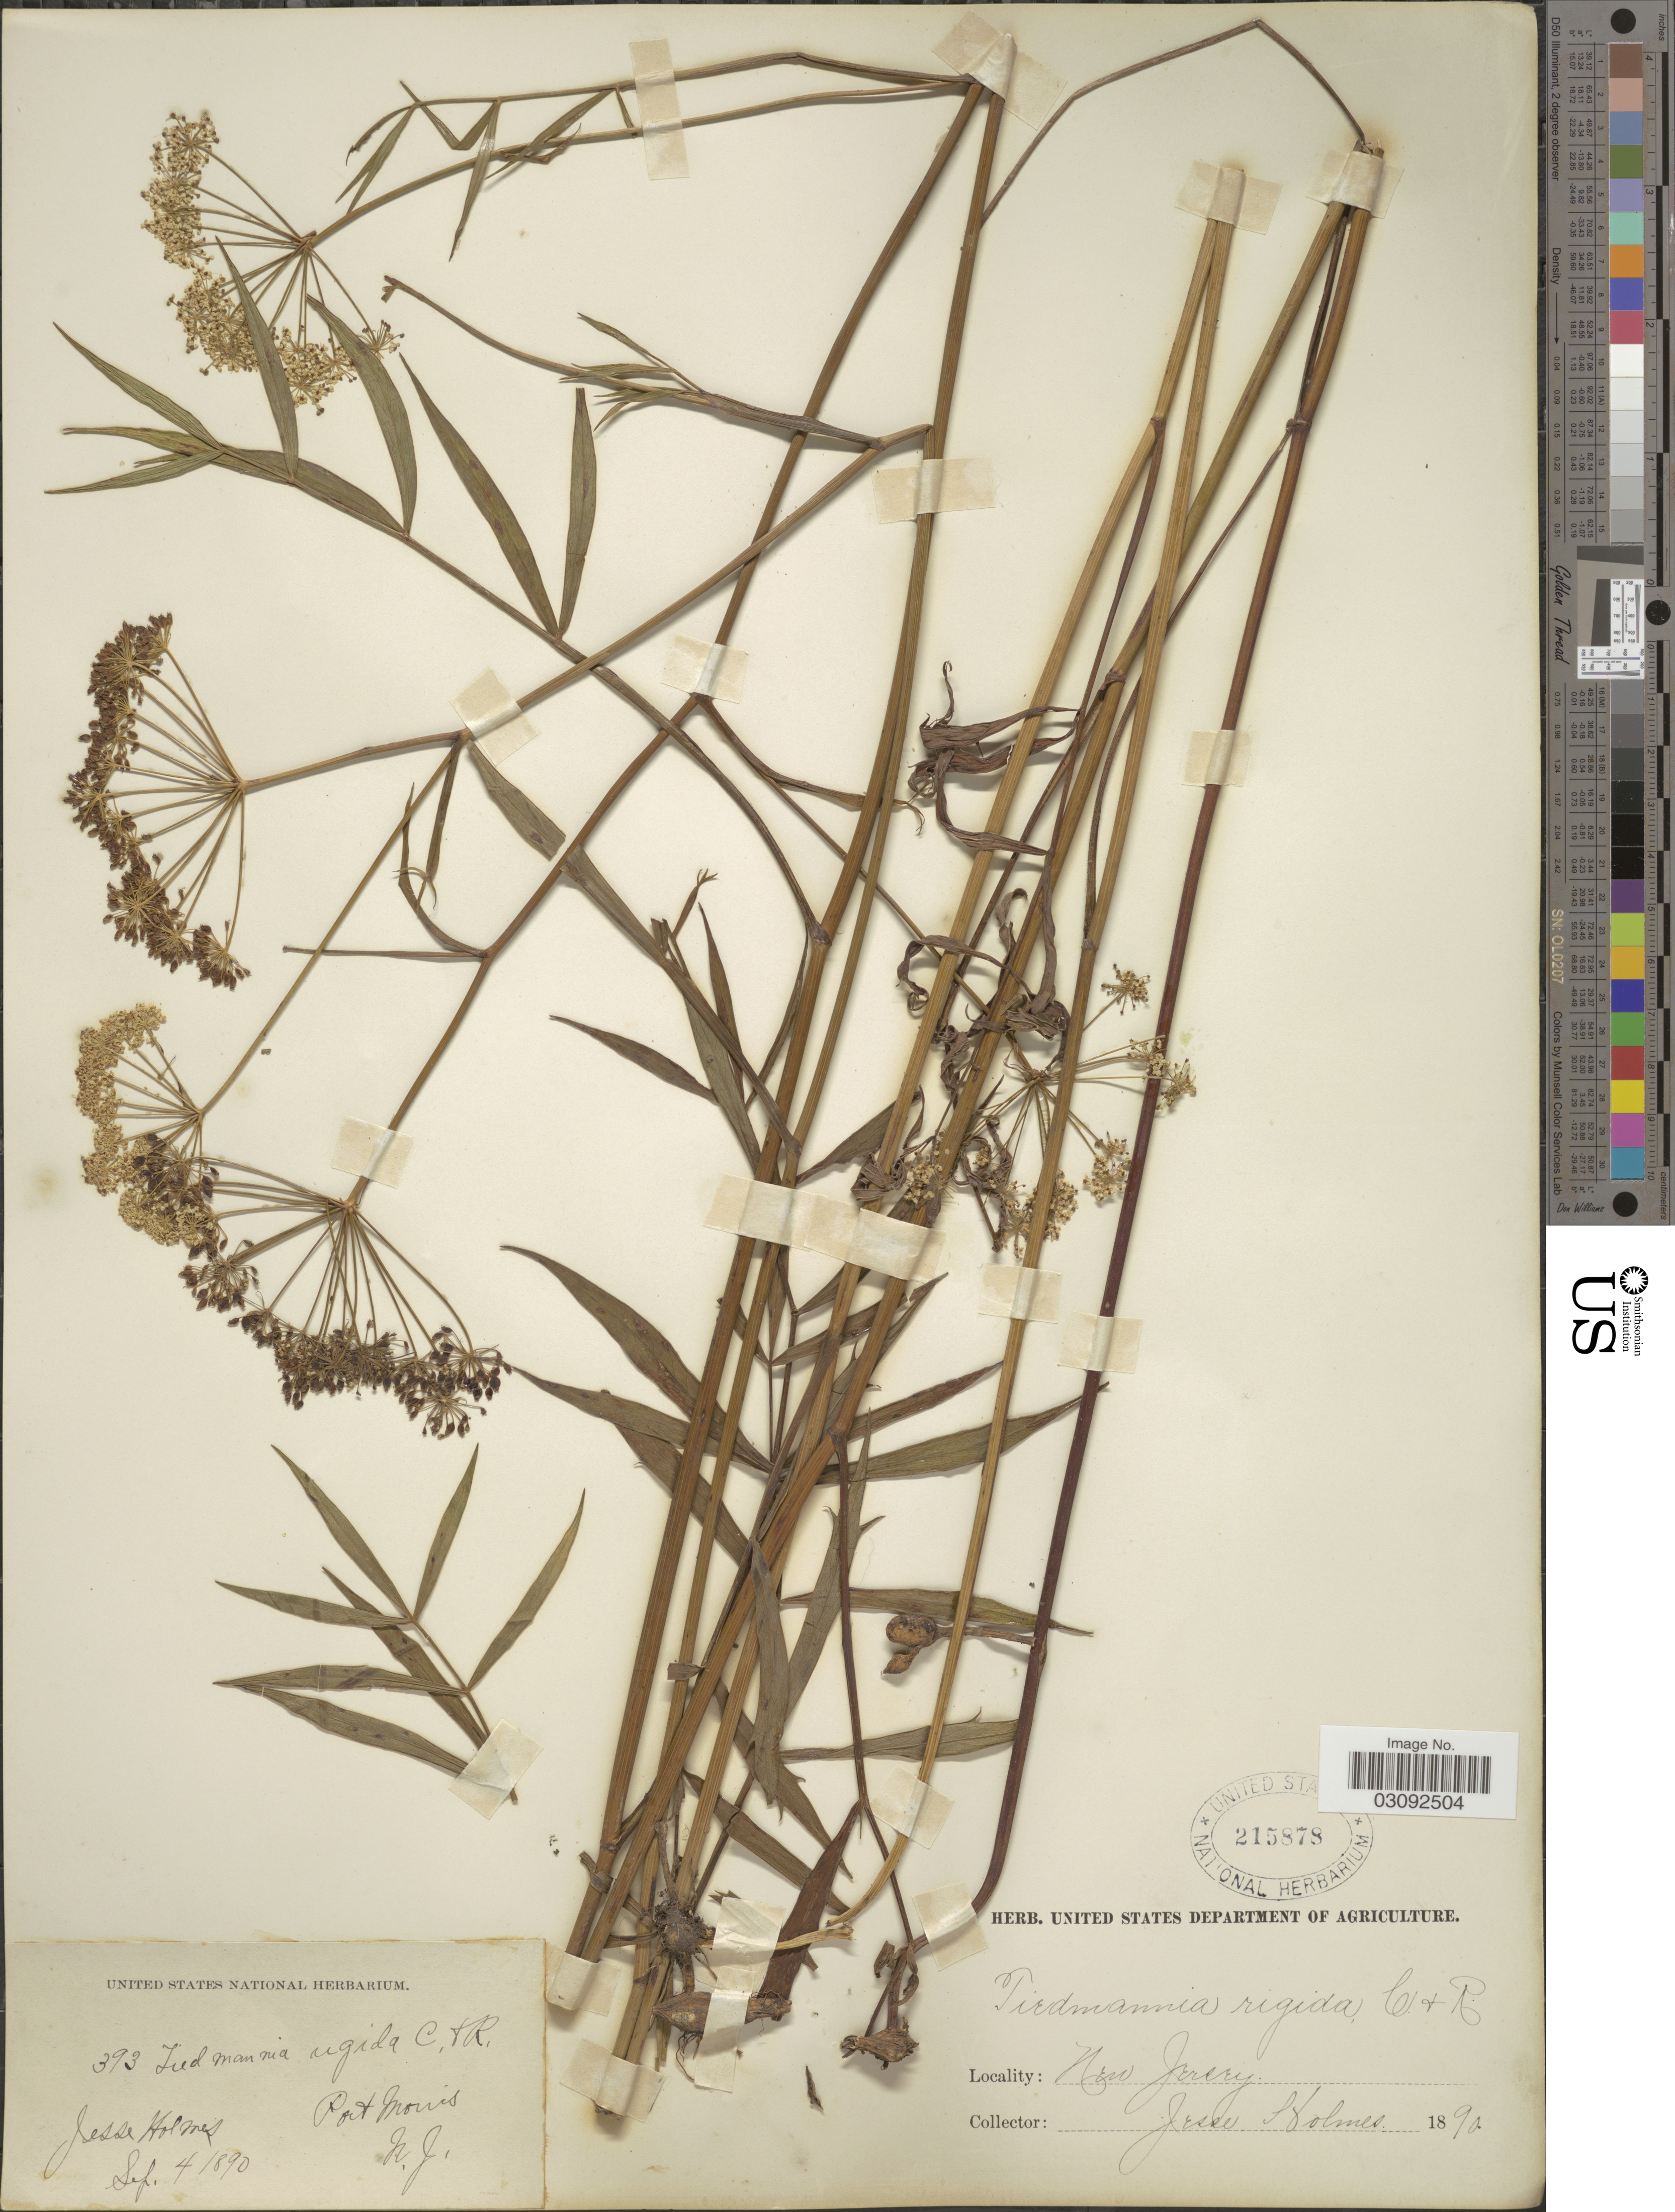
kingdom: Plantae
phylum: Tracheophyta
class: Magnoliopsida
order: Apiales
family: Apiaceae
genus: Oxypolis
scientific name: Oxypolis rigidior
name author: (L.) Raf.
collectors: J. H. Holms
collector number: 393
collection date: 1890-09-04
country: United States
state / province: New Jersey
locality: Port Morris.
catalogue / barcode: US 215878